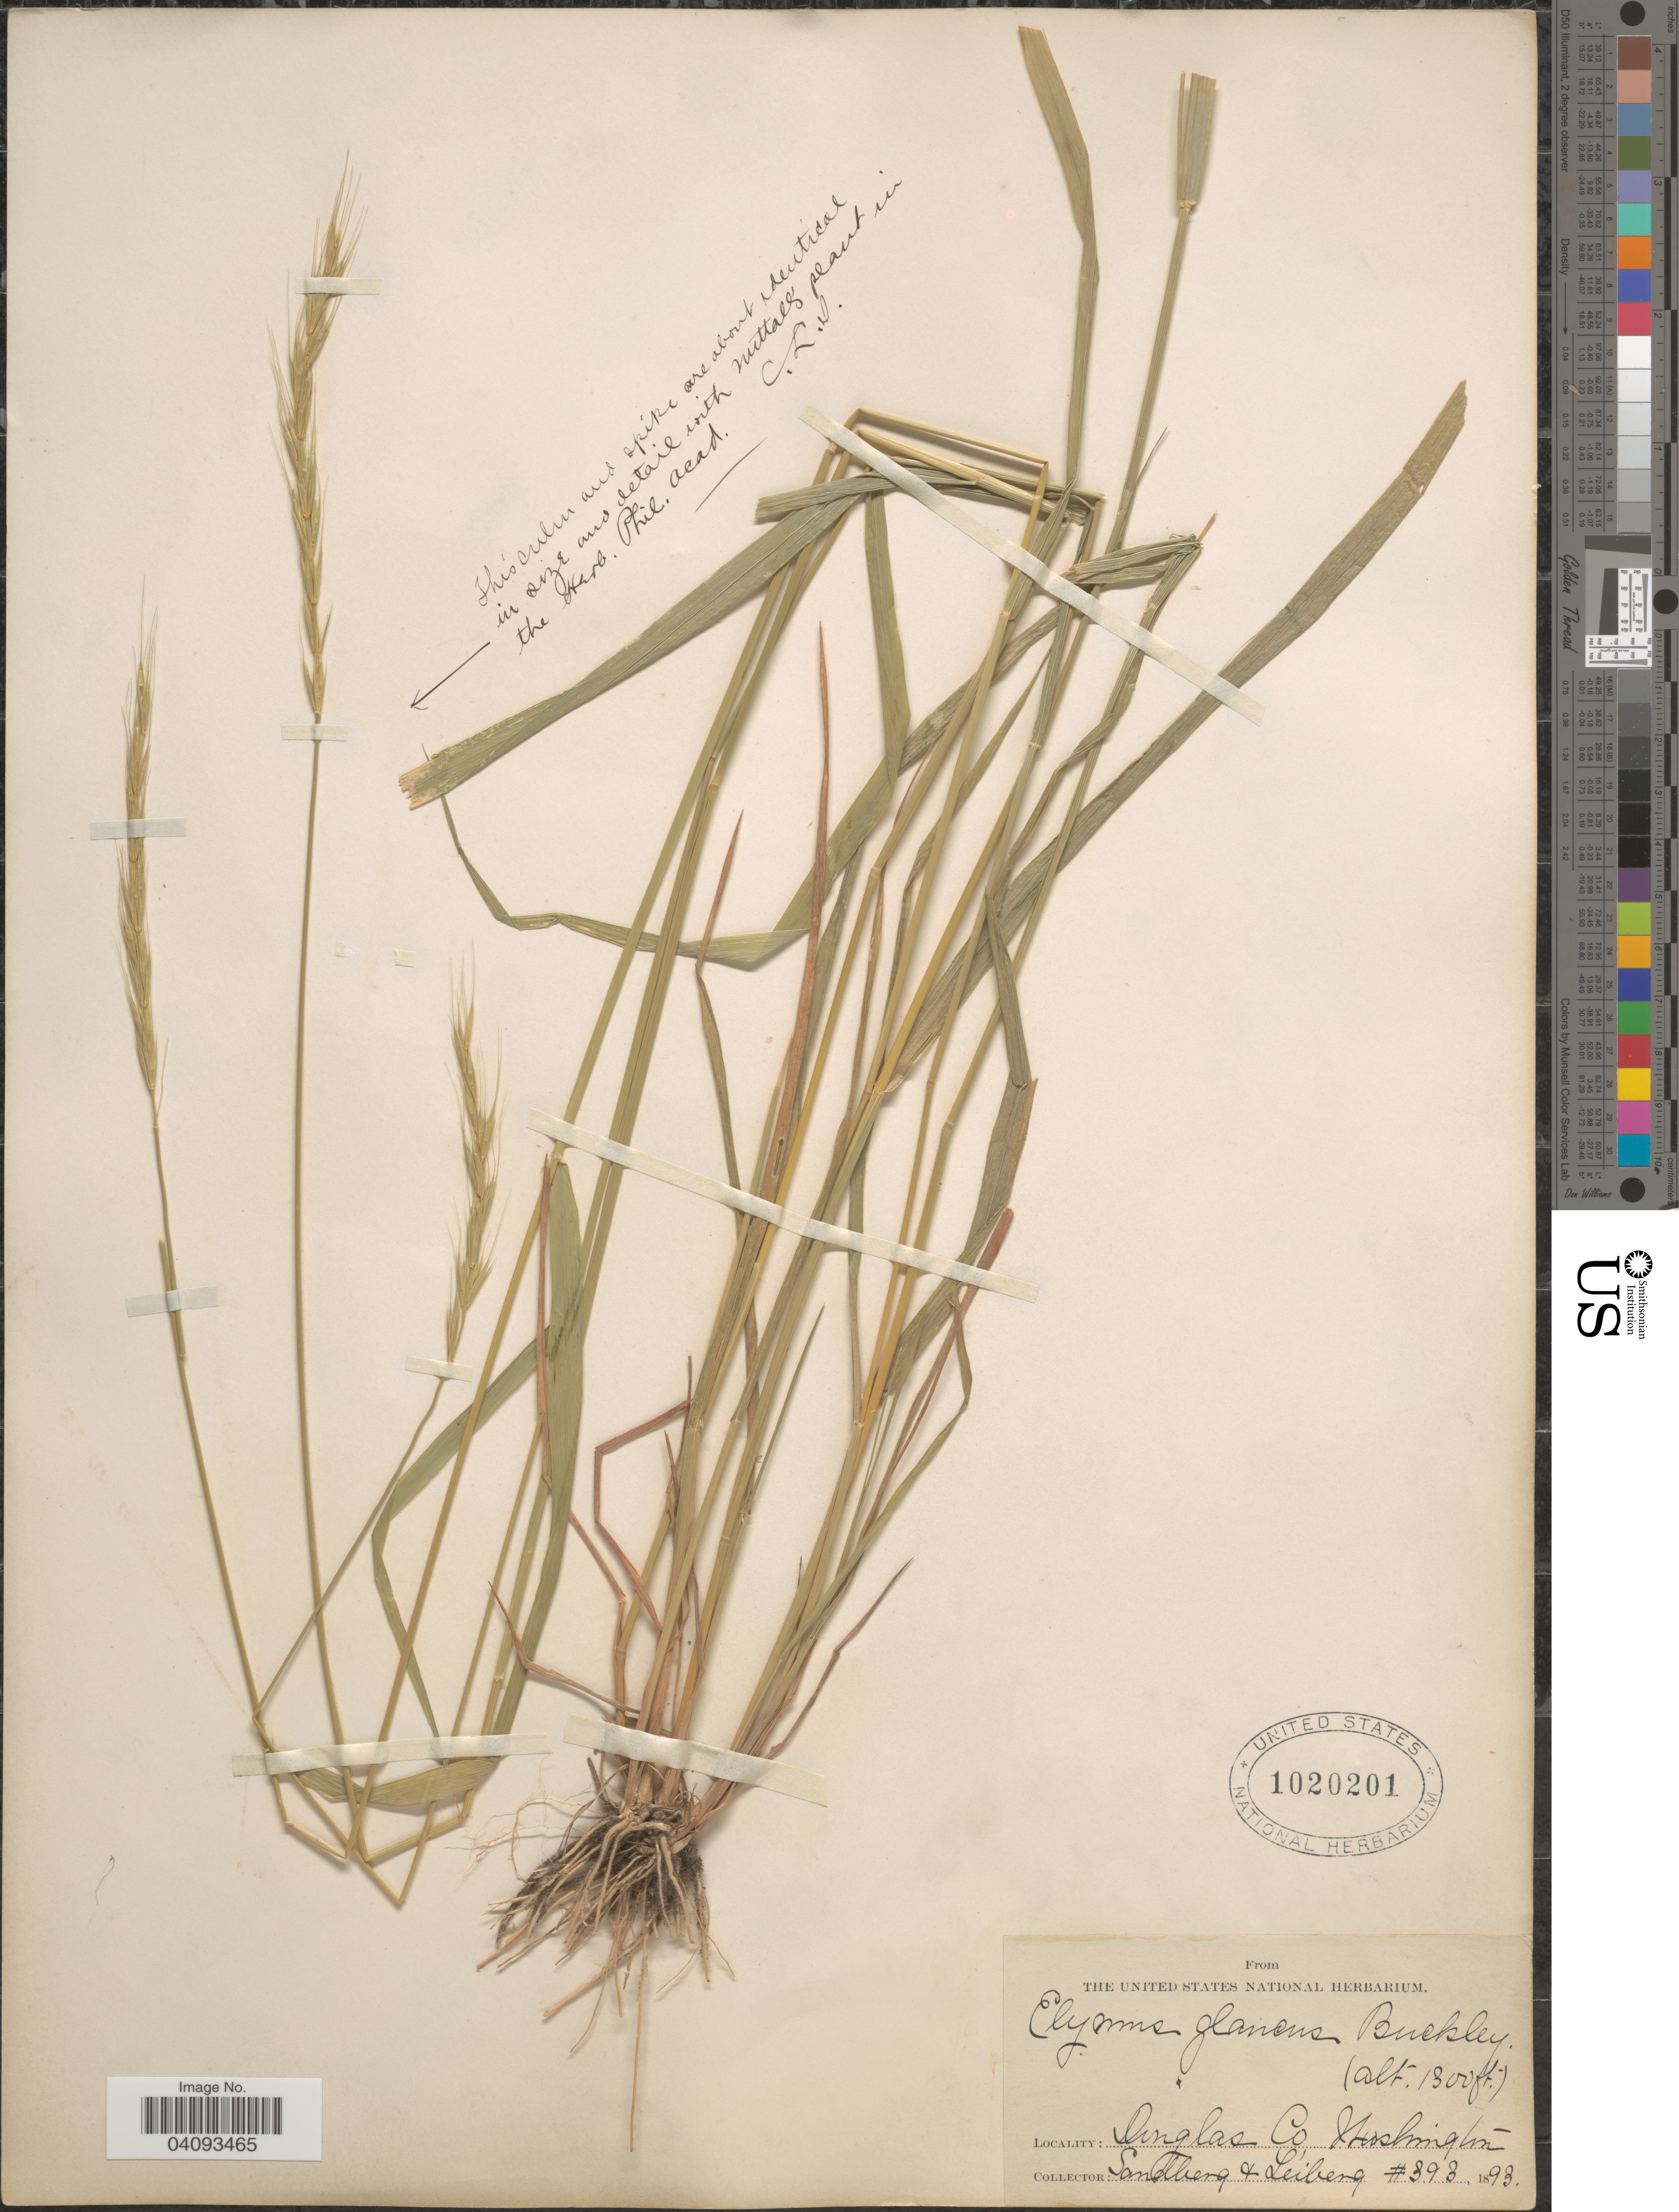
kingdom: Plantae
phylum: Tracheophyta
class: Liliopsida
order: Poales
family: Poaceae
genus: Elymus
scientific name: Elymus glaucus subsp. glaucus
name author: Buckley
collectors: Sandberg & -. Leiberg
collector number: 393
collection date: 1893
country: United States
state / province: Washington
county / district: Douglas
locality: Douglas Co.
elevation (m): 396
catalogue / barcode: US 1020201